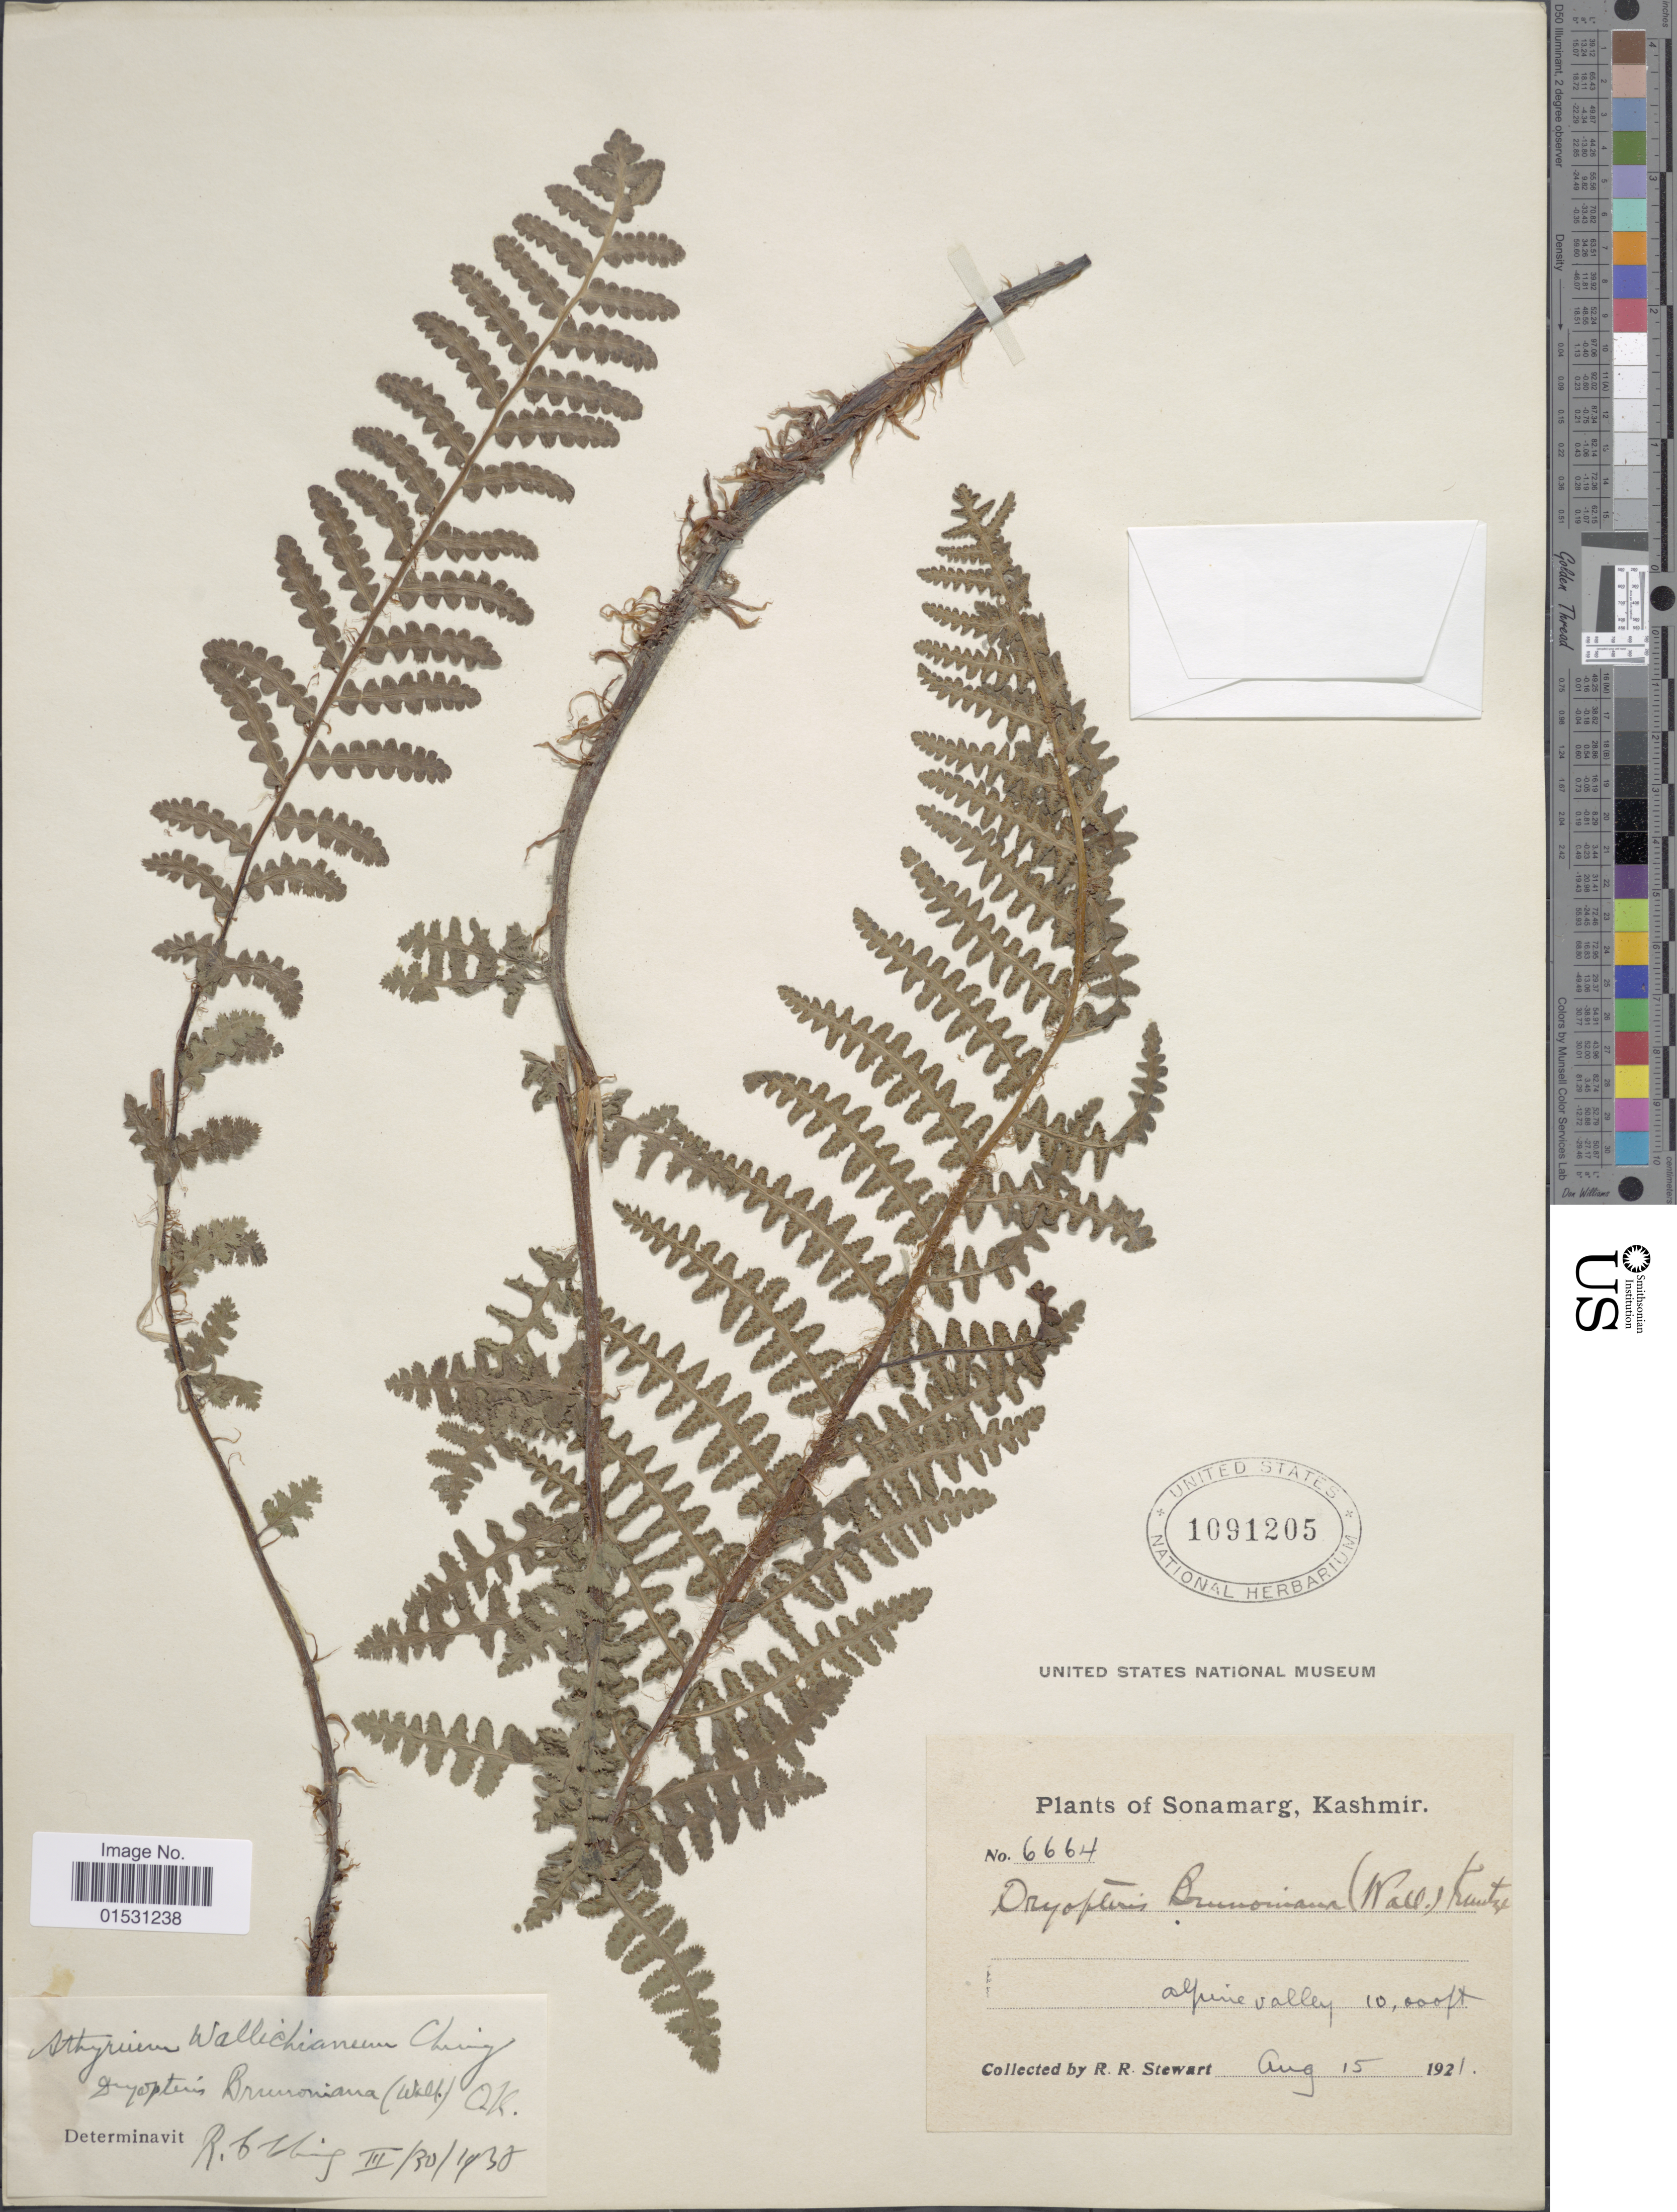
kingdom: Plantae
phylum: Tracheophyta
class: Polypodiopsida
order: Polypodiales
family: Athyriaceae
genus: Athyrium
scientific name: Athyrium wallickianum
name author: Ching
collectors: R. R. Stewart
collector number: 6664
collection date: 1921-08-15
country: India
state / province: Jammu and Kashmir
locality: Sonamarg, Kashmir.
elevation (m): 3048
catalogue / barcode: US 1091205